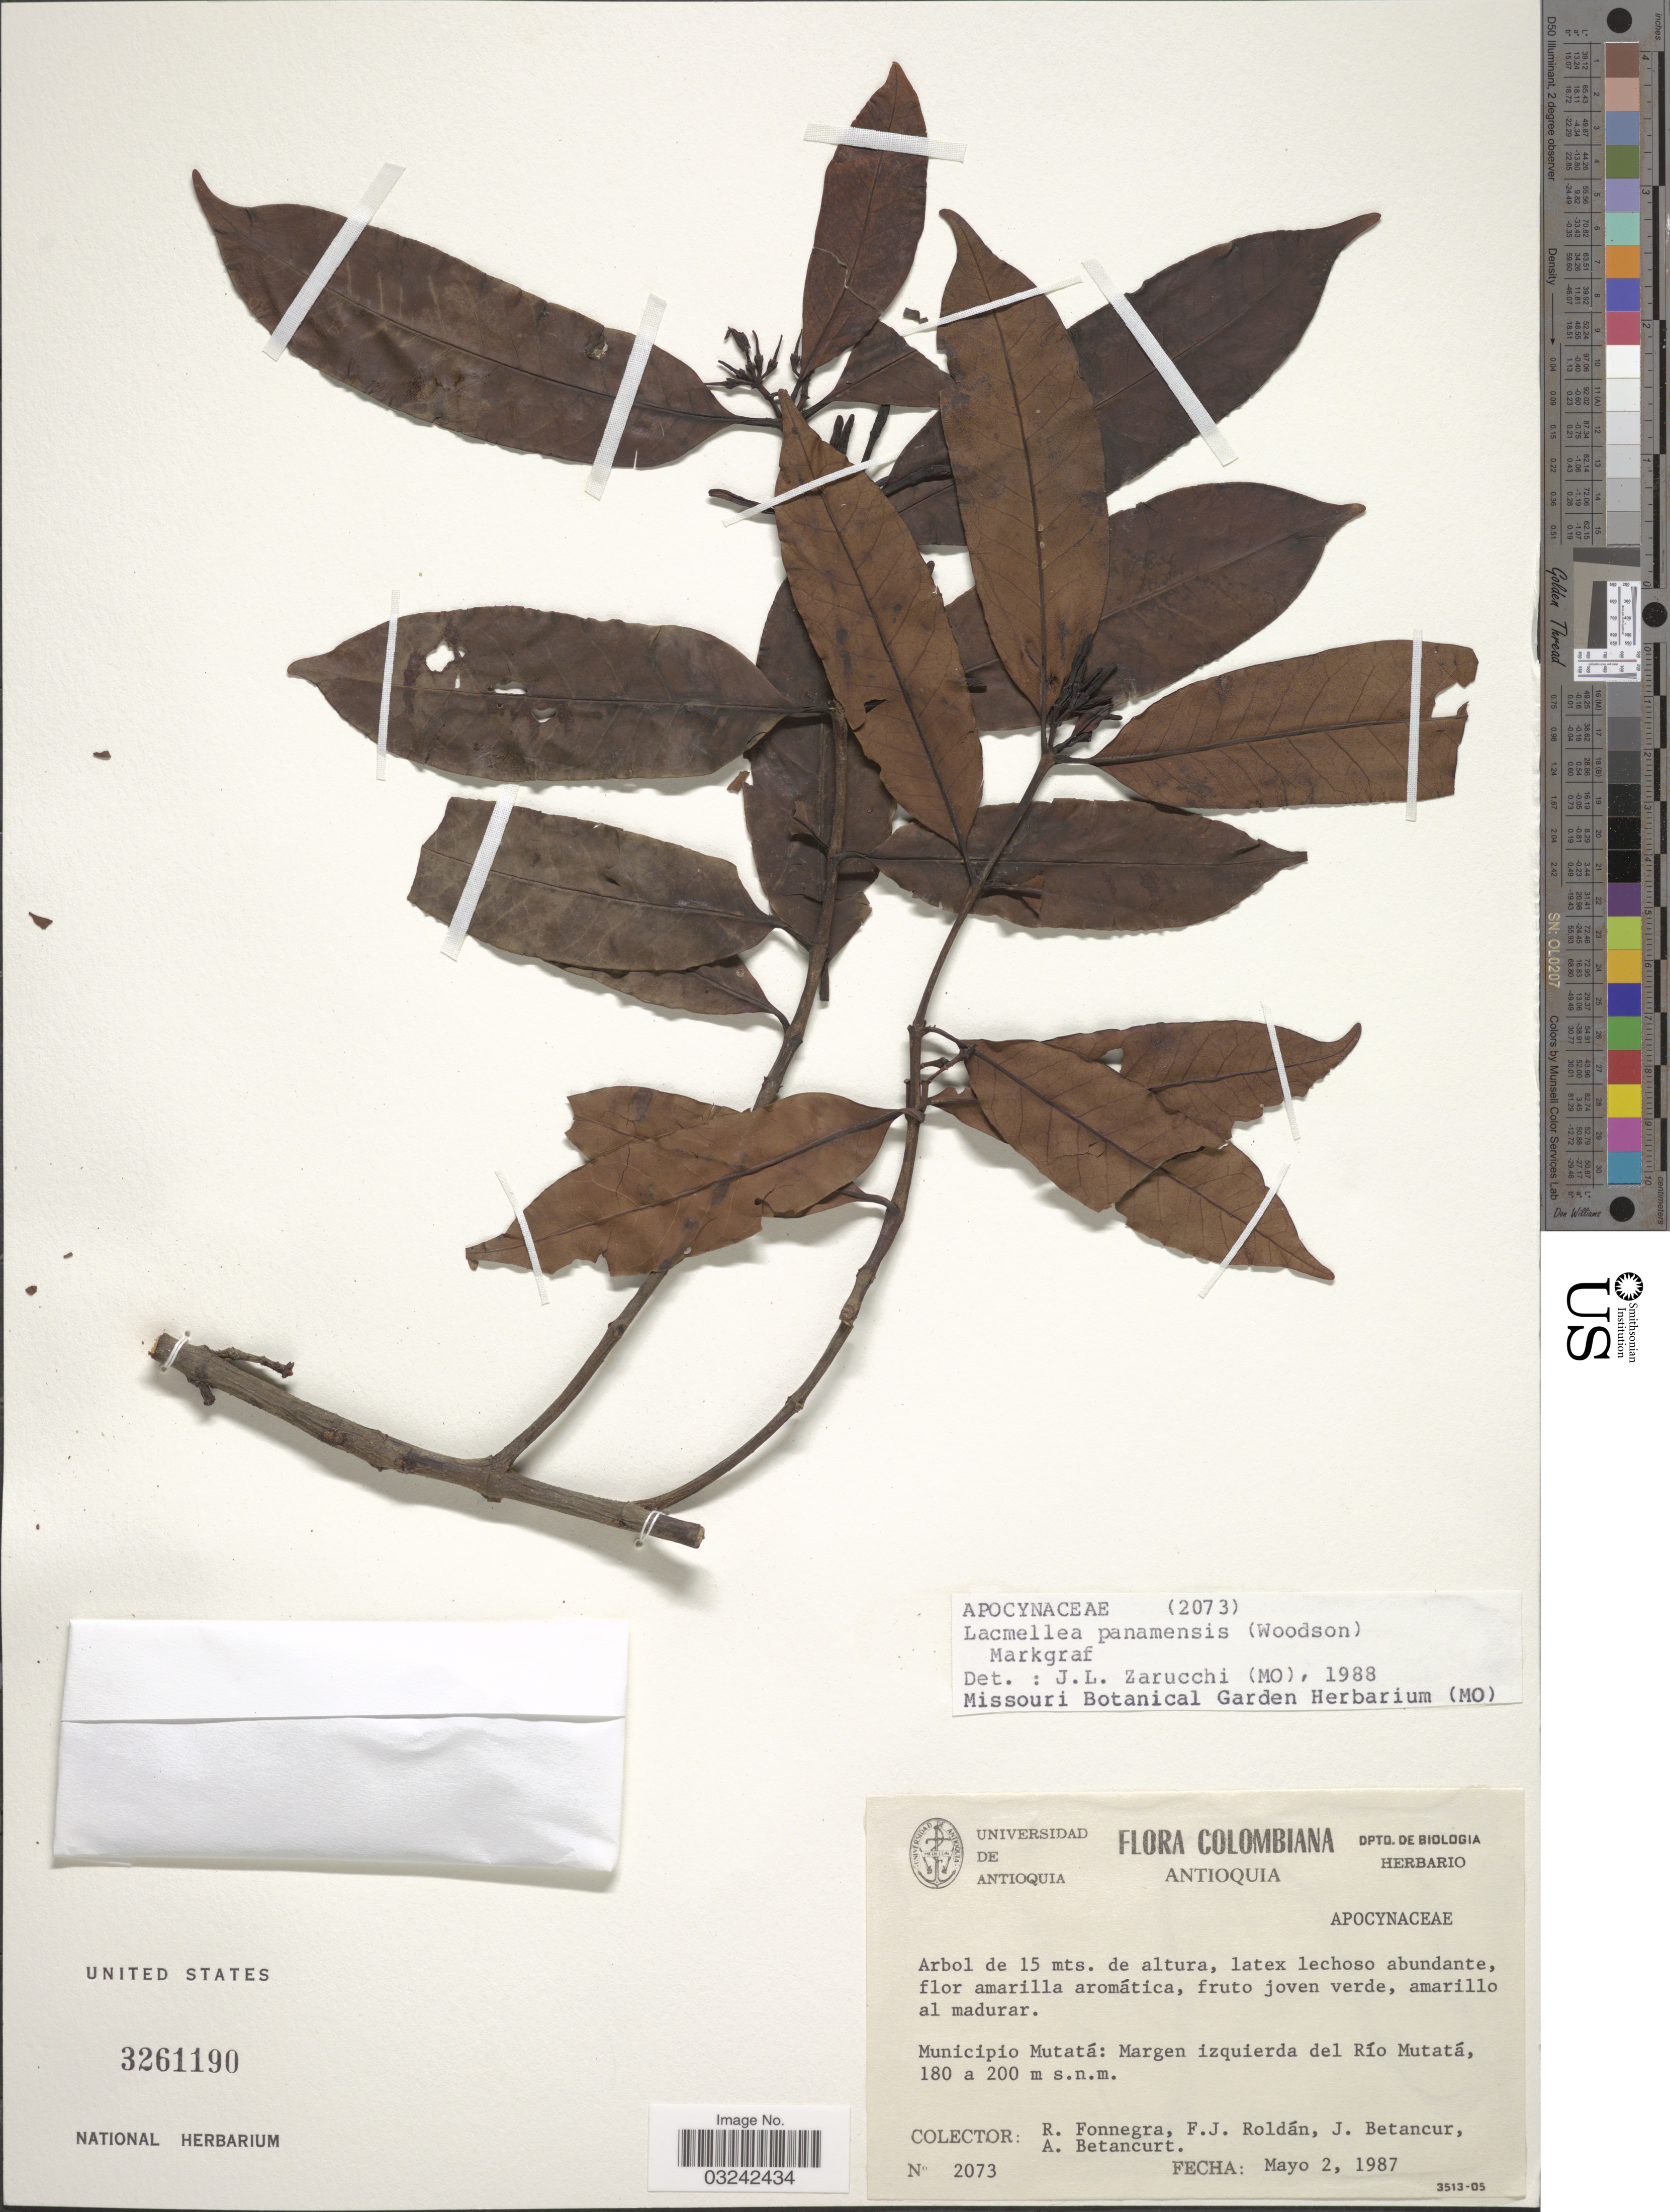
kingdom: Plantae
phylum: Tracheophyta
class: Magnoliopsida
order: Gentianales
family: Apocynaceae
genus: Lacmellea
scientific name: Lacmellea panamensis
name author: (Woodson) Markgr.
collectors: R. Fonnegra G., F. J. Roldán, J. Betancur & A. Betancurt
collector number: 2073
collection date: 1987-05-02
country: Colombia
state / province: Antioquia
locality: Municipio Mutatá: Margen izquierda del Río Mutatá.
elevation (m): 180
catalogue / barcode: US 3261190